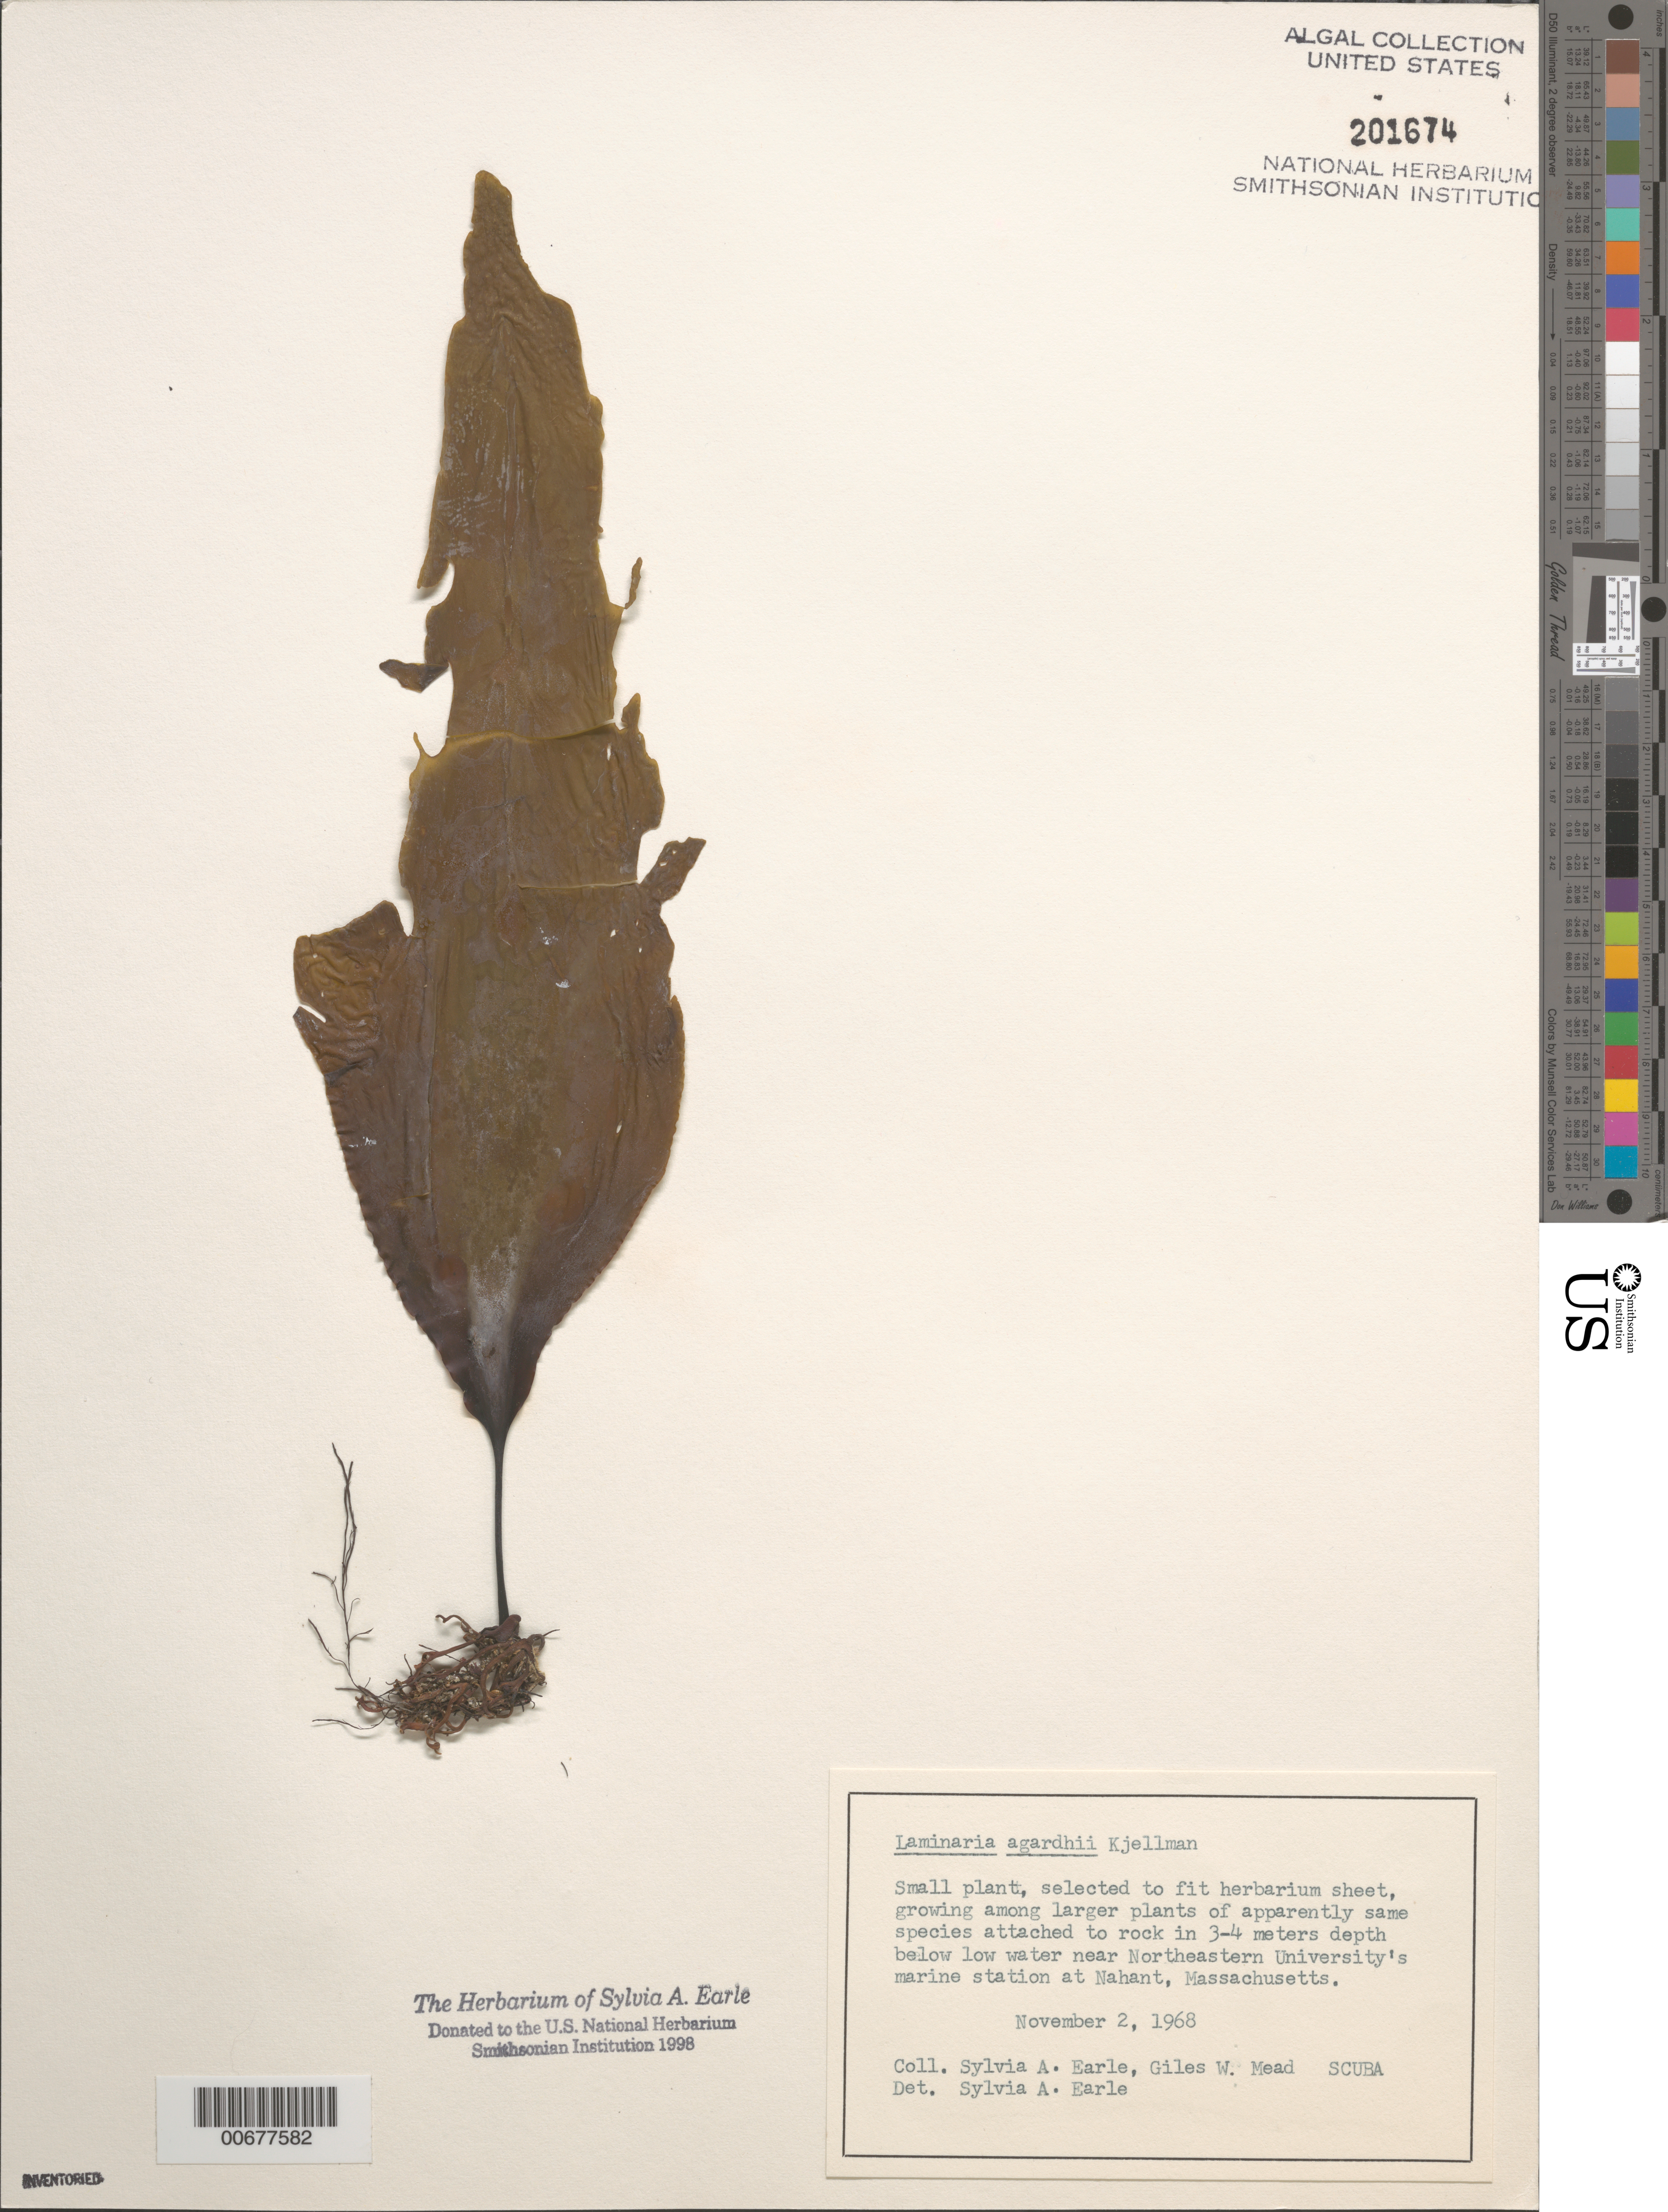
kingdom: Chromista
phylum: Ochrophyta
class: Phaeophyceae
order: Laminariales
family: Laminariaceae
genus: Saccharina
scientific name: Saccharina latissima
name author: C.E. Lane et al.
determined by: Algae name updating Project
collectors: S. A. Earle & G. W. Mead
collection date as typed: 02 Nov 1968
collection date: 1968-11-02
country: United States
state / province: Massachusetts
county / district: Essex County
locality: Nahant, near Northeastern University's marine station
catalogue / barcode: US 201674